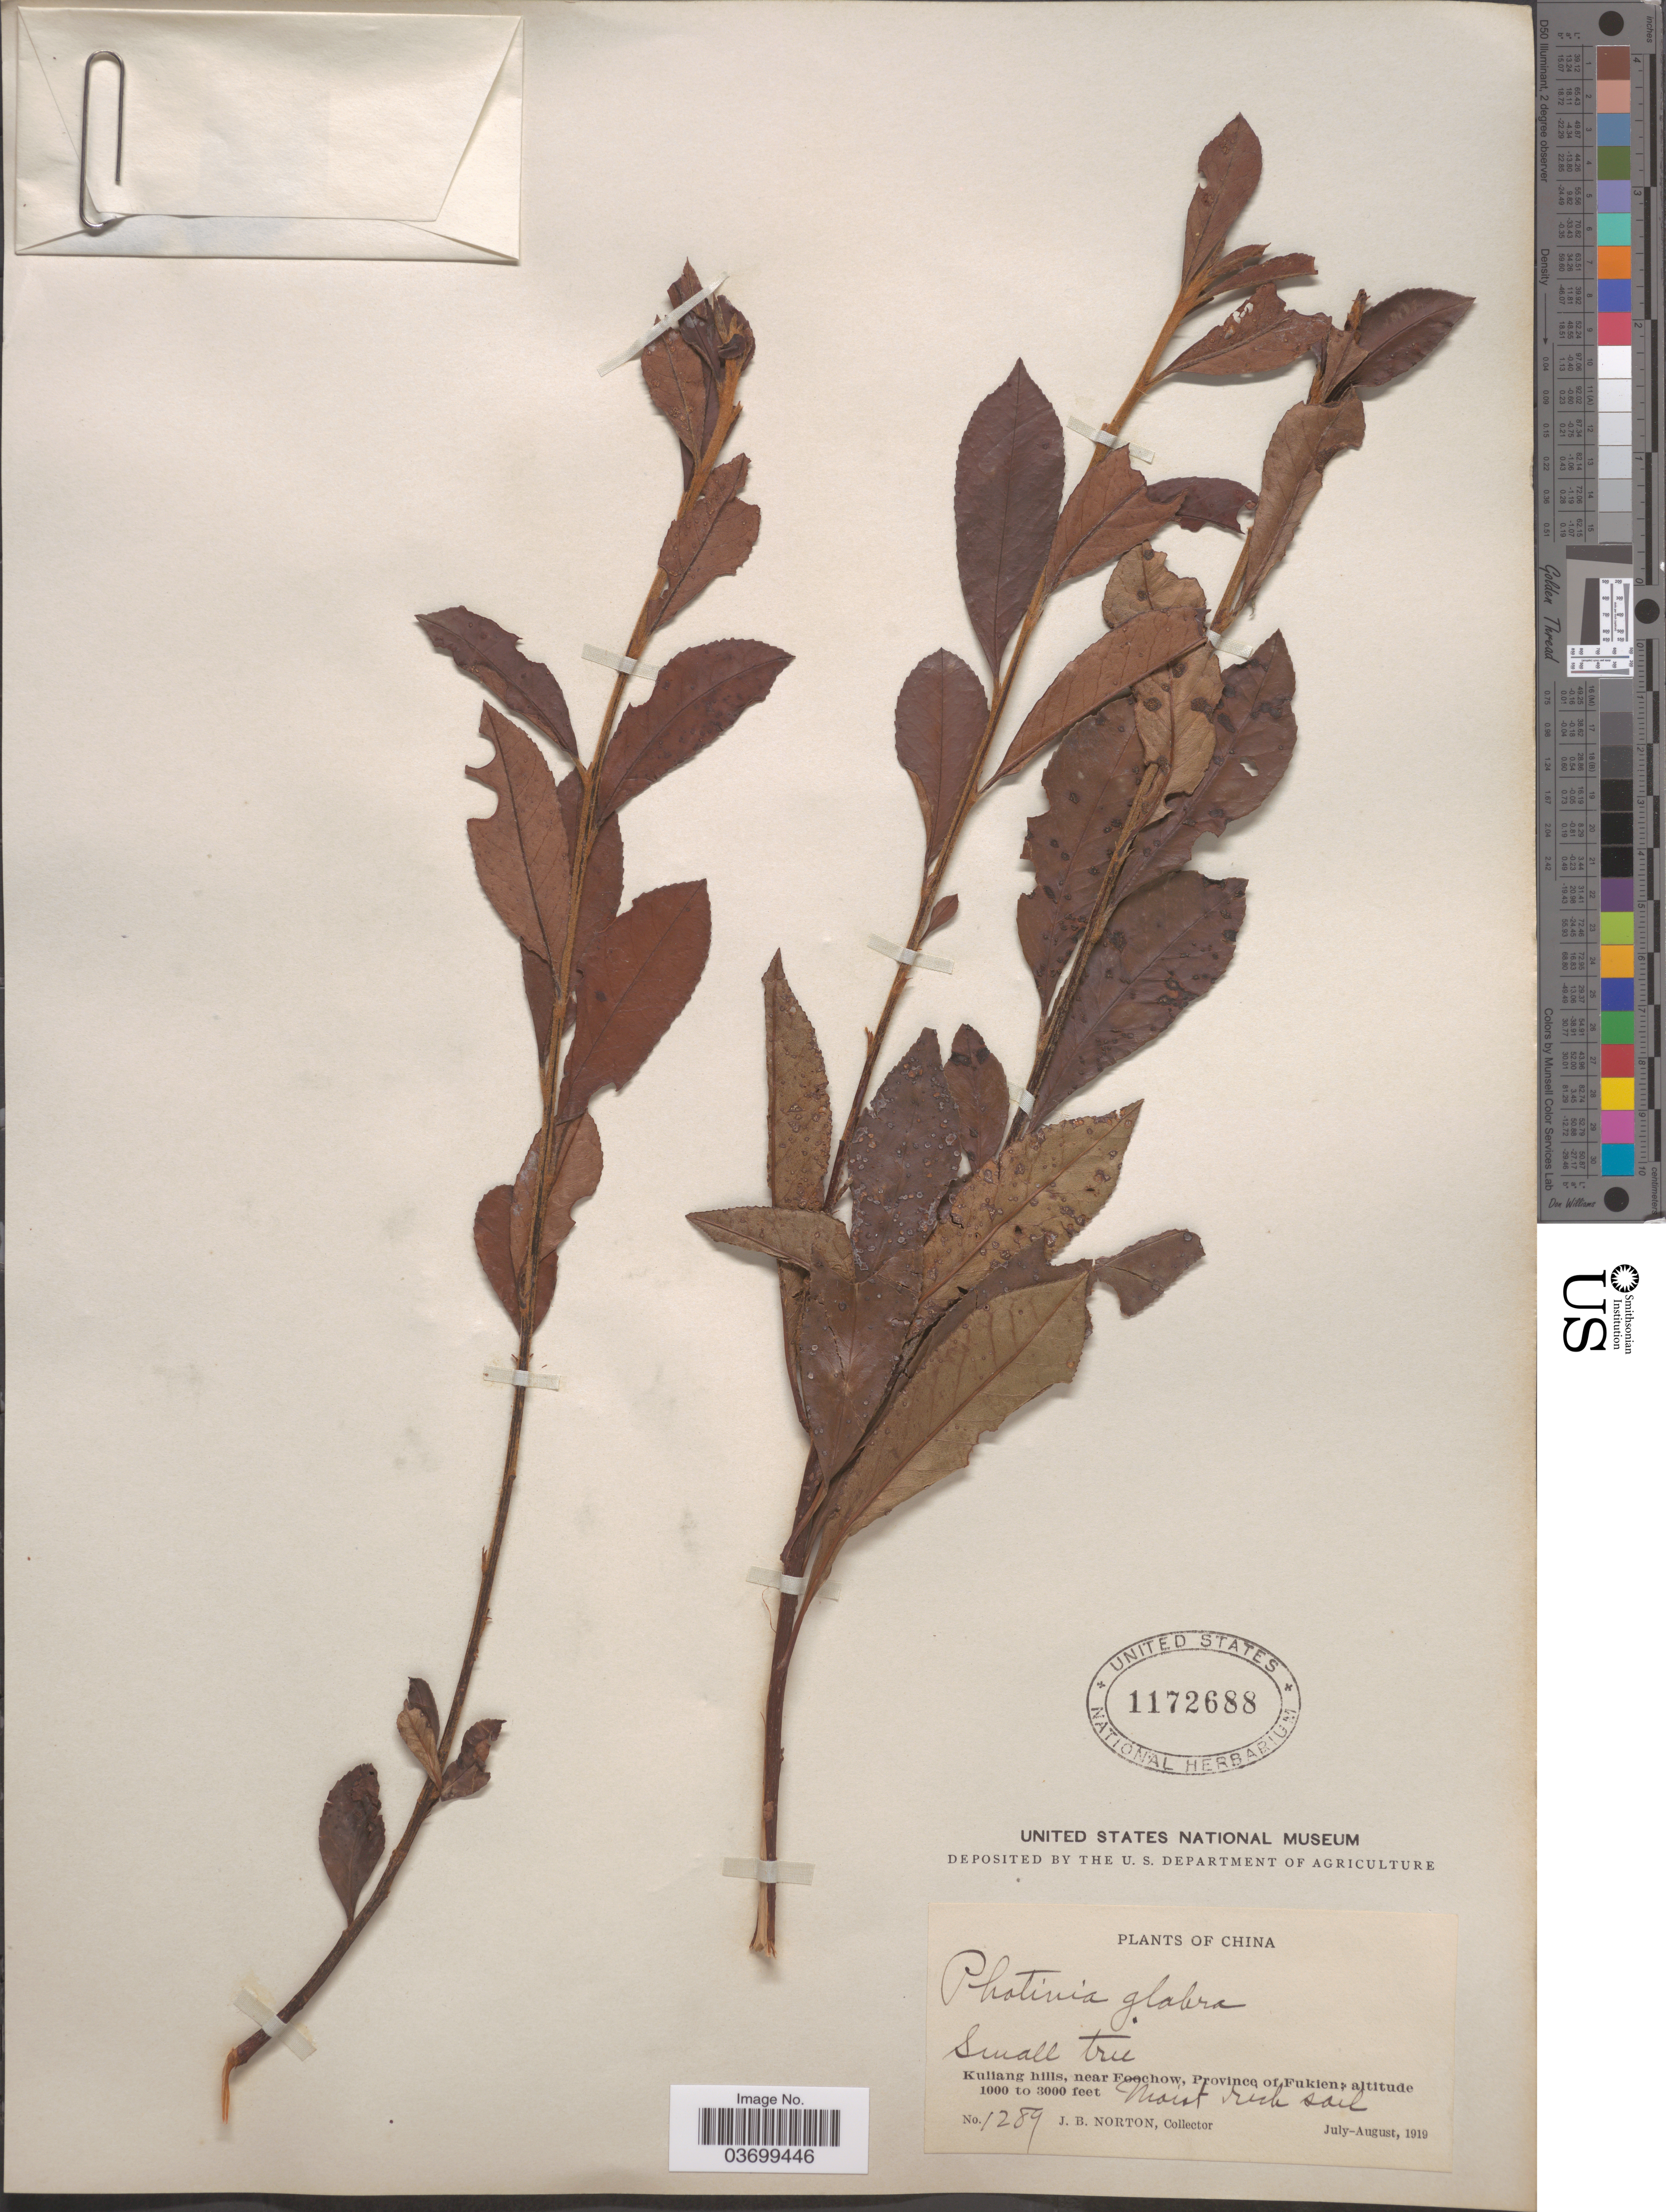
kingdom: Plantae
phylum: Tracheophyta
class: Magnoliopsida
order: Rosales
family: Rosaceae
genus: Photinia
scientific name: Photinia glabra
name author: (Thunb.) Jacob-Makoy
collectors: J. B. Norton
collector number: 1289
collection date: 1919-07/1919-08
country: China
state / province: Fujian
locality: Kuliang hills, near Foochow, Province of Fukien.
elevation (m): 305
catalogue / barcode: US 1172688